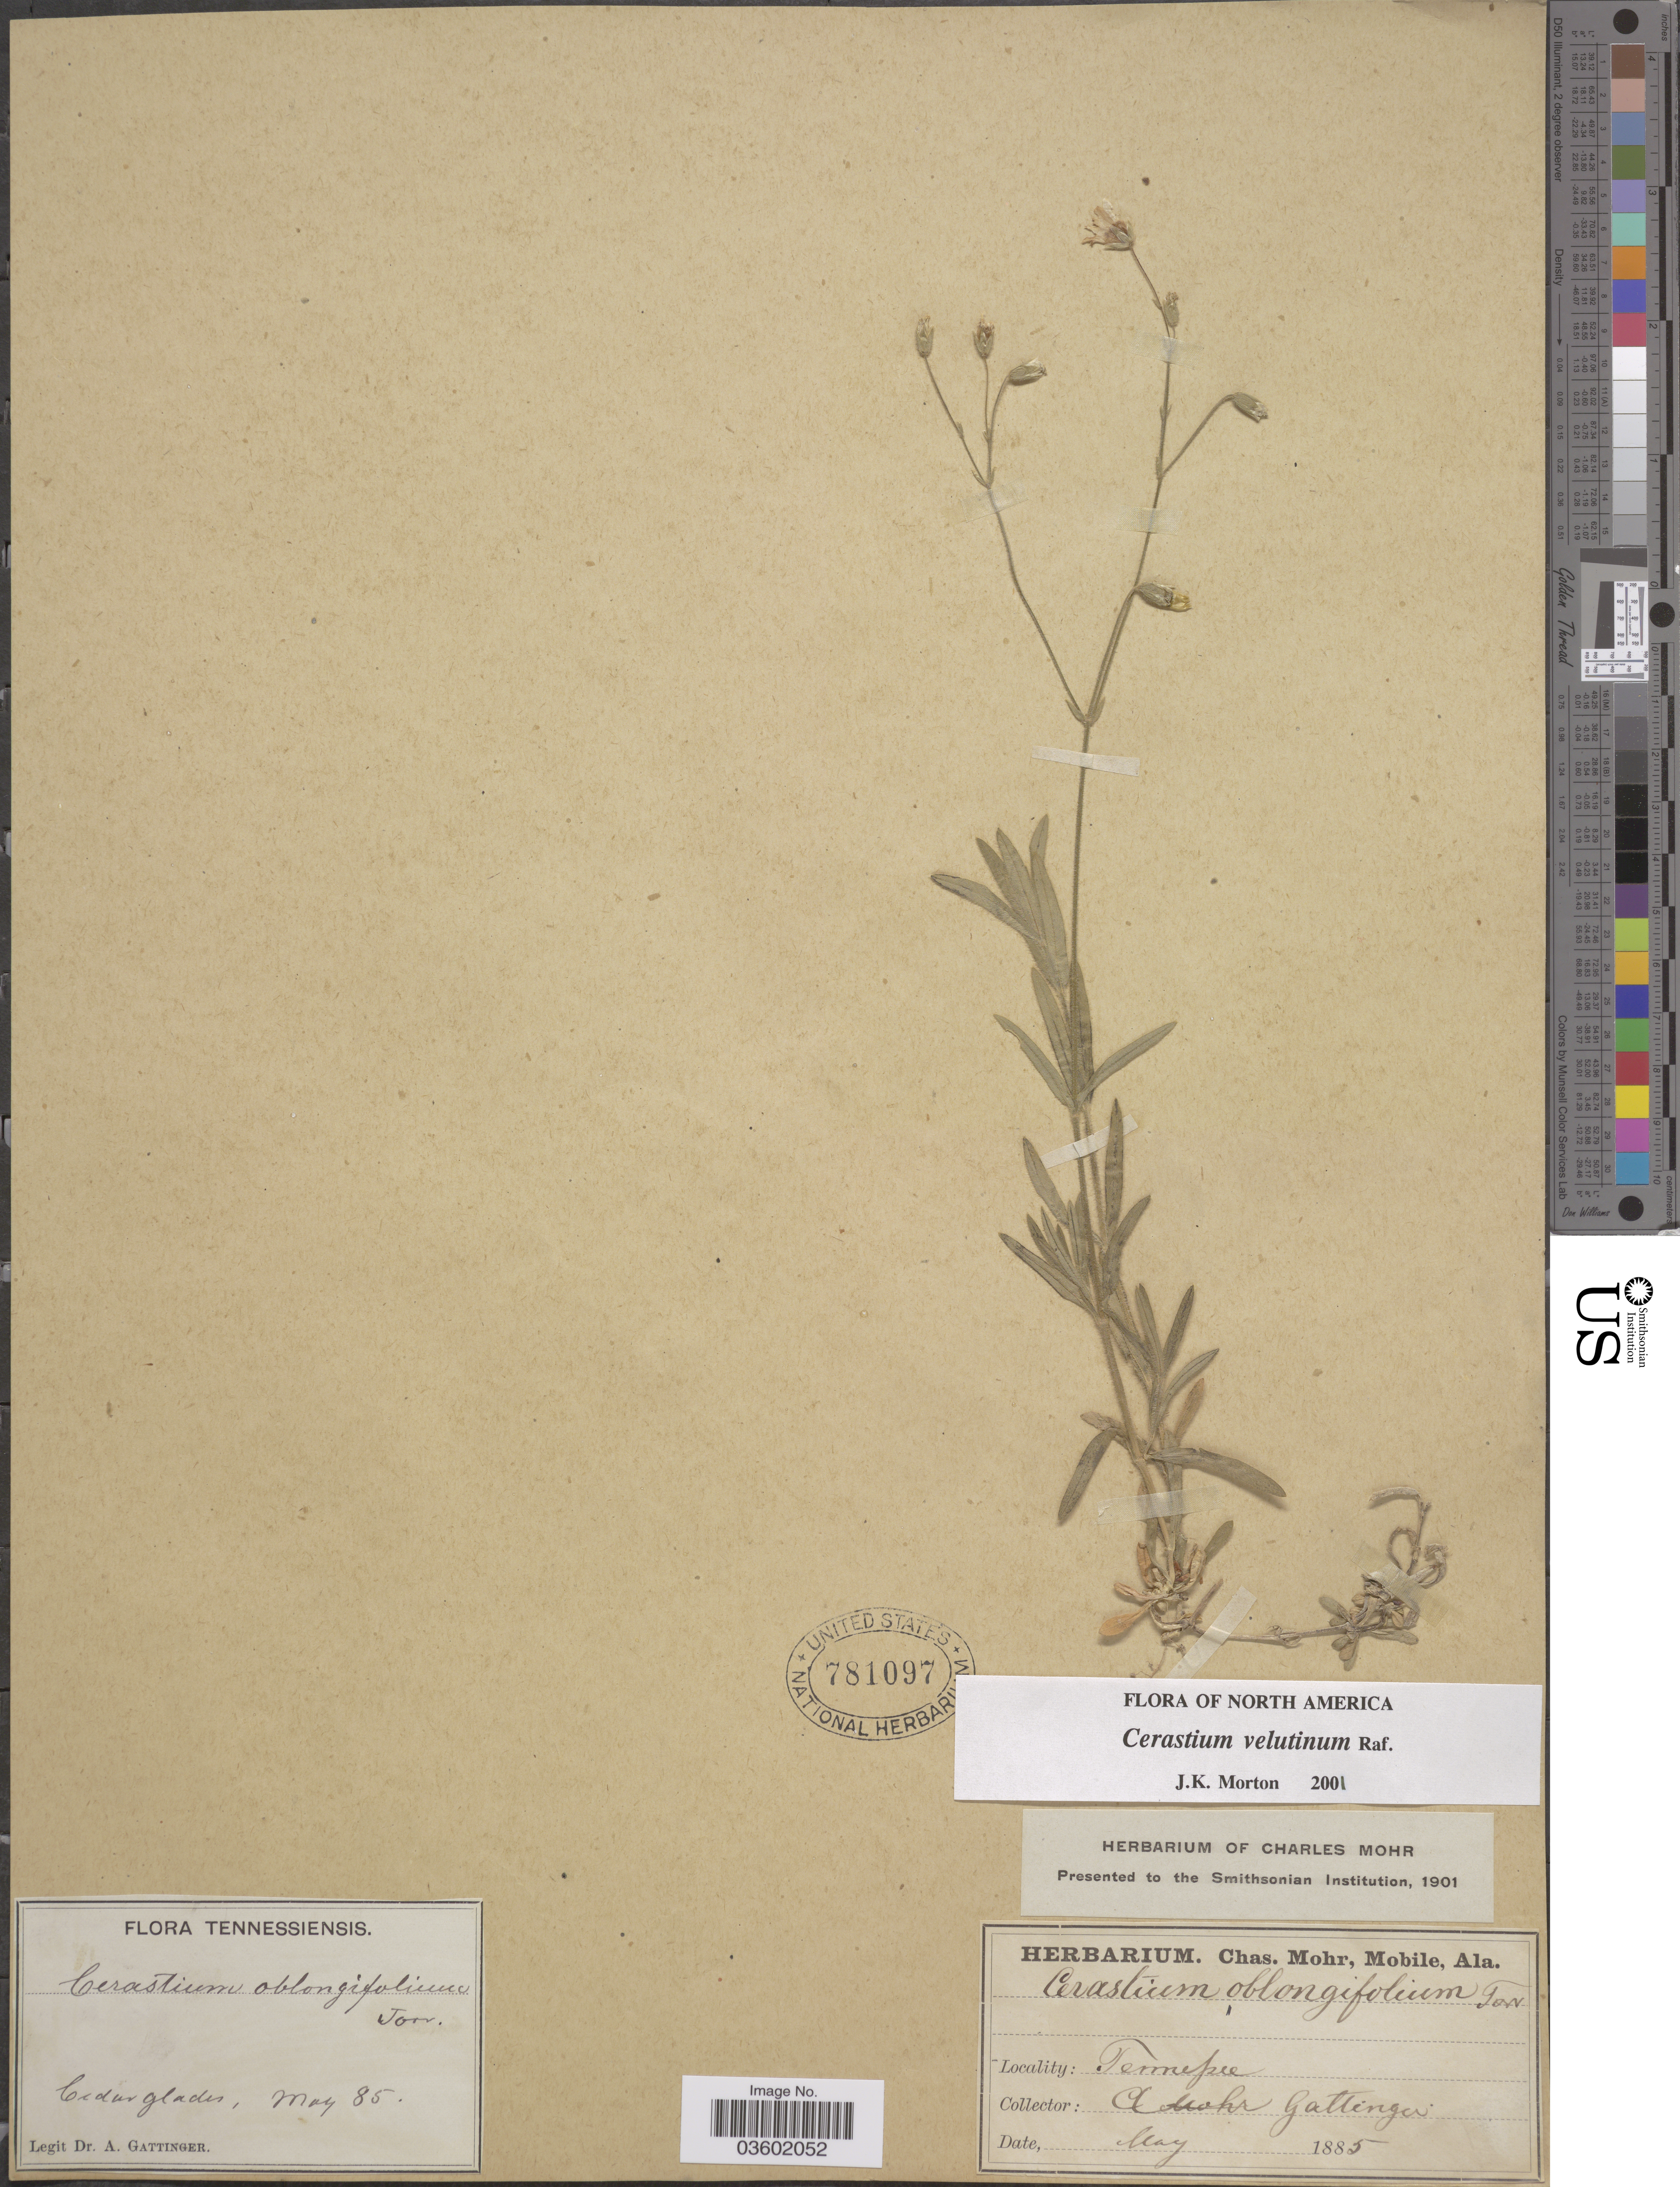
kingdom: Plantae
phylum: Tracheophyta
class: Magnoliopsida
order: Caryophyllales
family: Caryophyllaceae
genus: Cerastium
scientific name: Cerastium velutinum var. velutinum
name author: Raf.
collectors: A. Gattinger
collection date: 1885-05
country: United States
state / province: Tennessee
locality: Cedar glades.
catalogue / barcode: US 781097